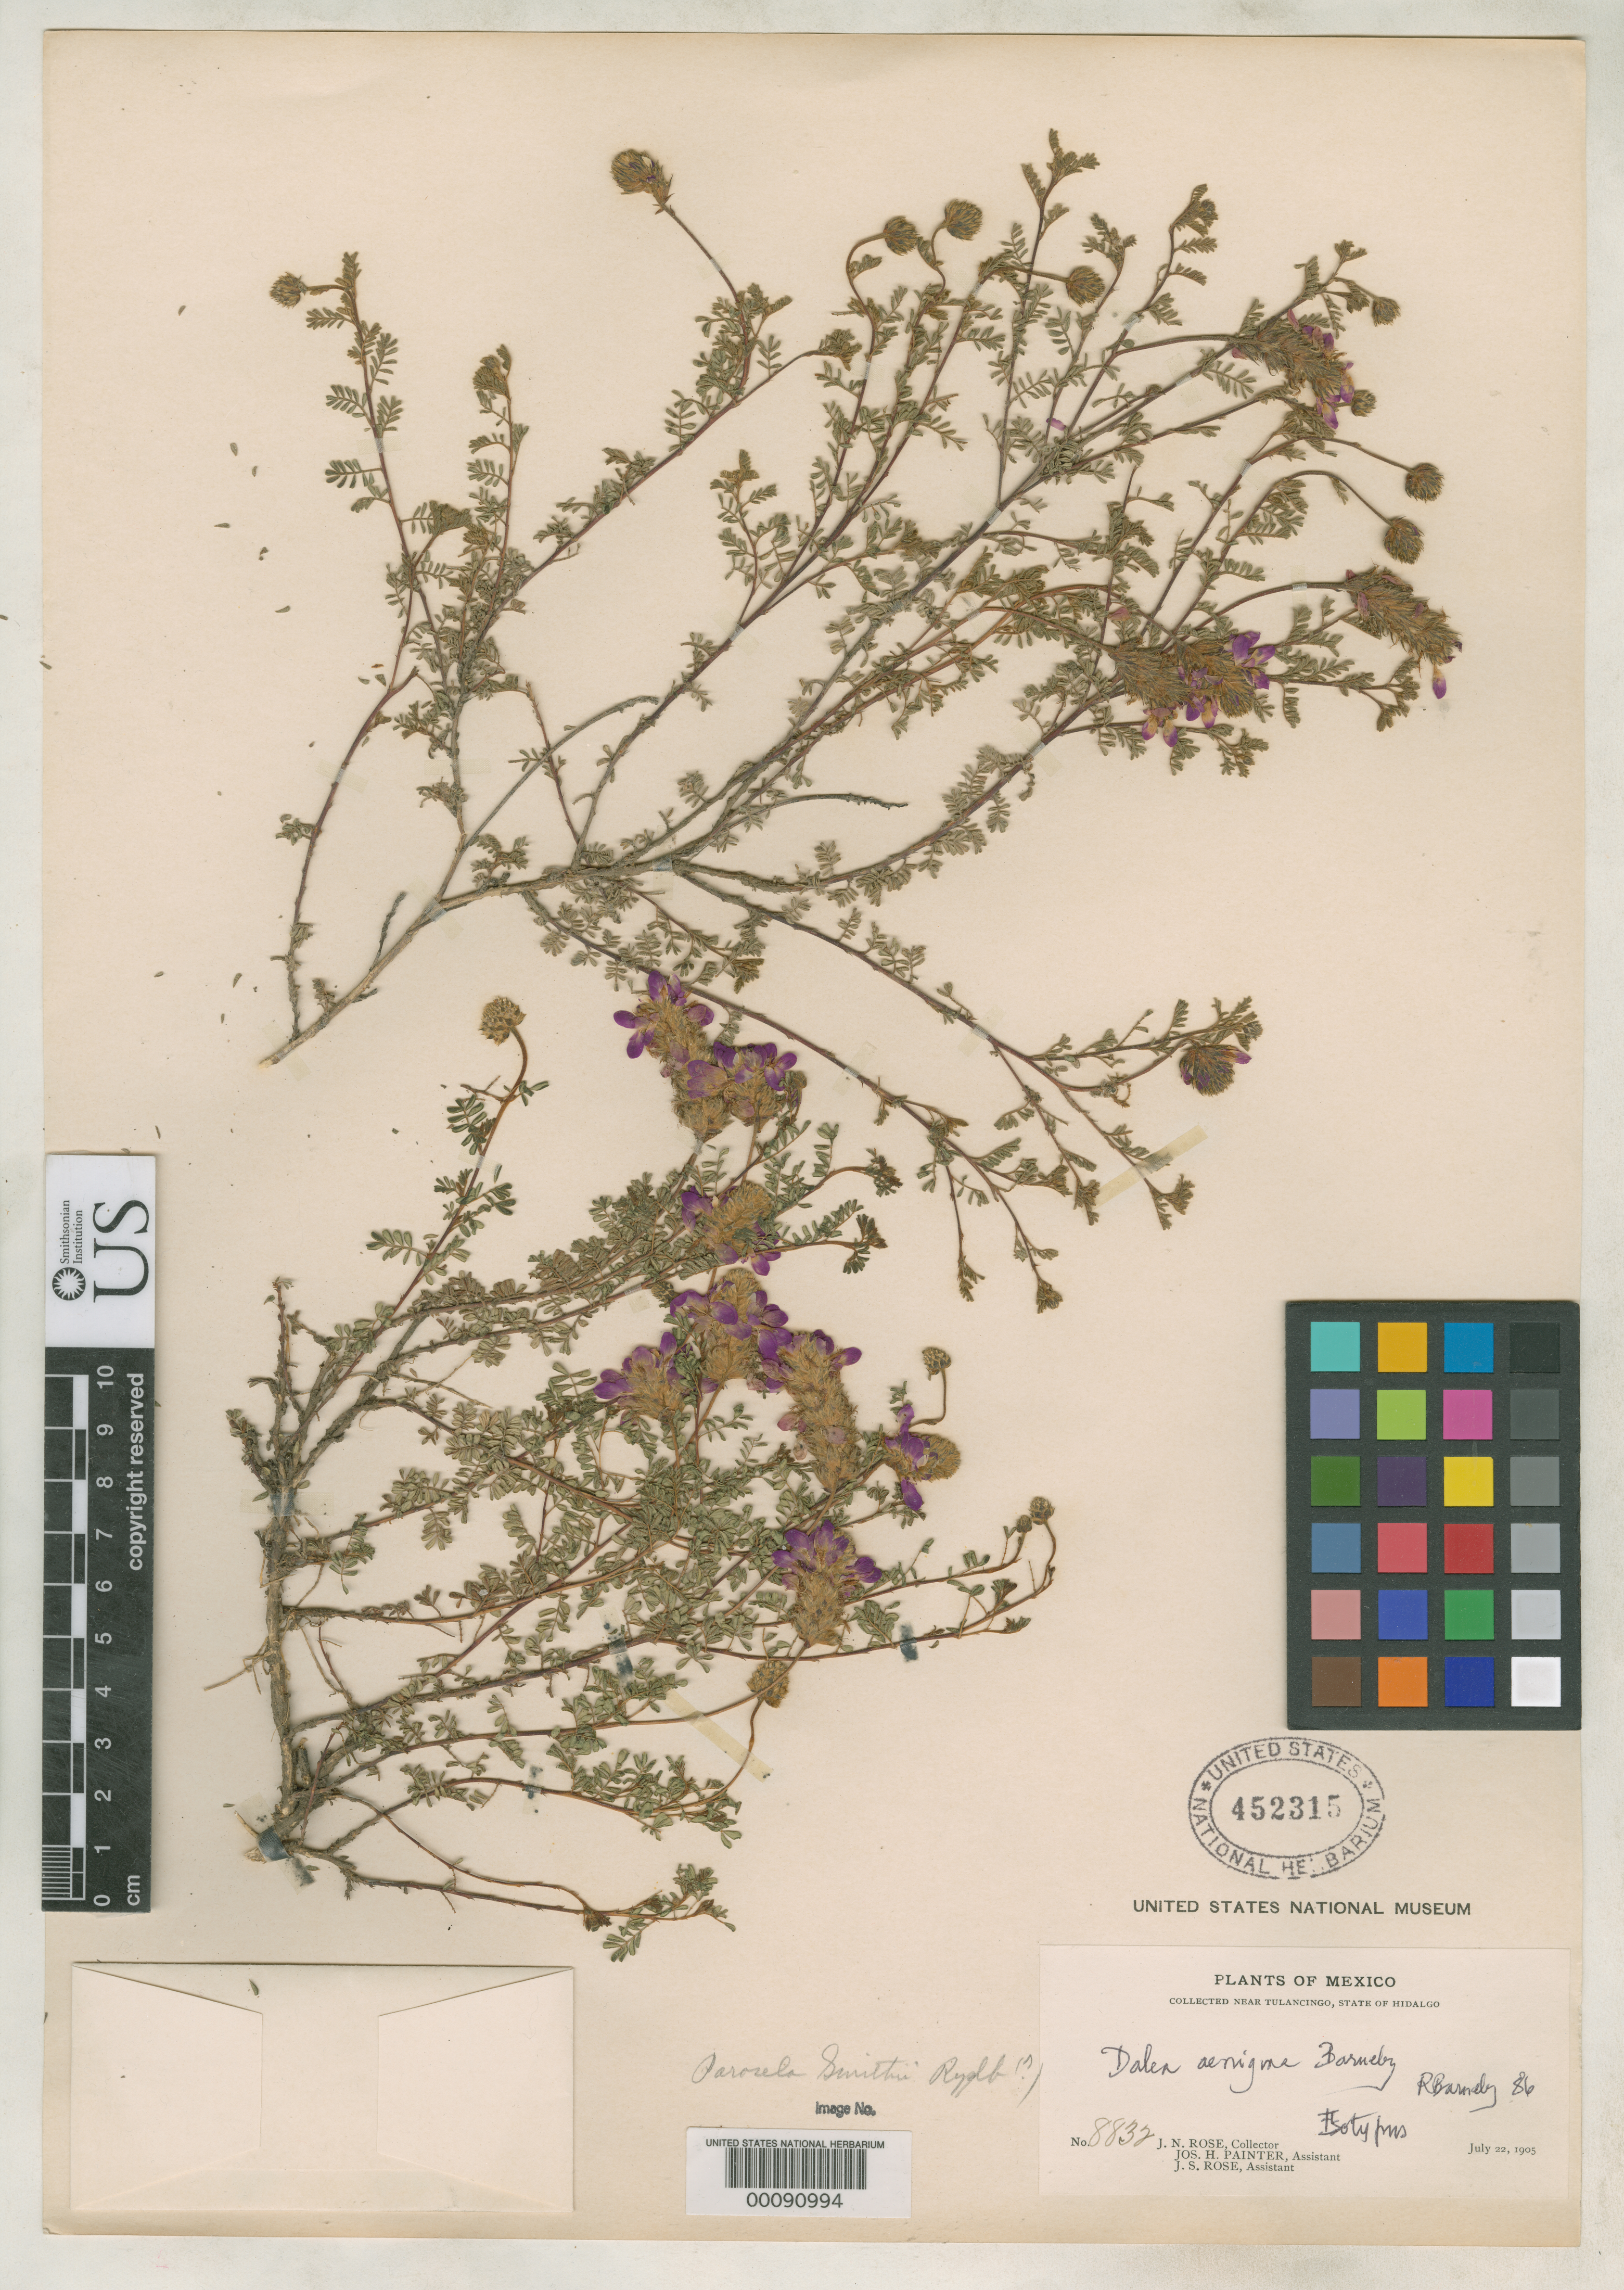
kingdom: Plantae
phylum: Tracheophyta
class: Magnoliopsida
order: Fabales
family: Fabaceae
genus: Dalea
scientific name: Dalea aenigma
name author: Barneby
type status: Isotype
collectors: J. N. Rose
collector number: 8832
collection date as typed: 22 Jul 1906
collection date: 1906-07-22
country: Mexico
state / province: Hidalgo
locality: Tulancingo.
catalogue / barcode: US 452315